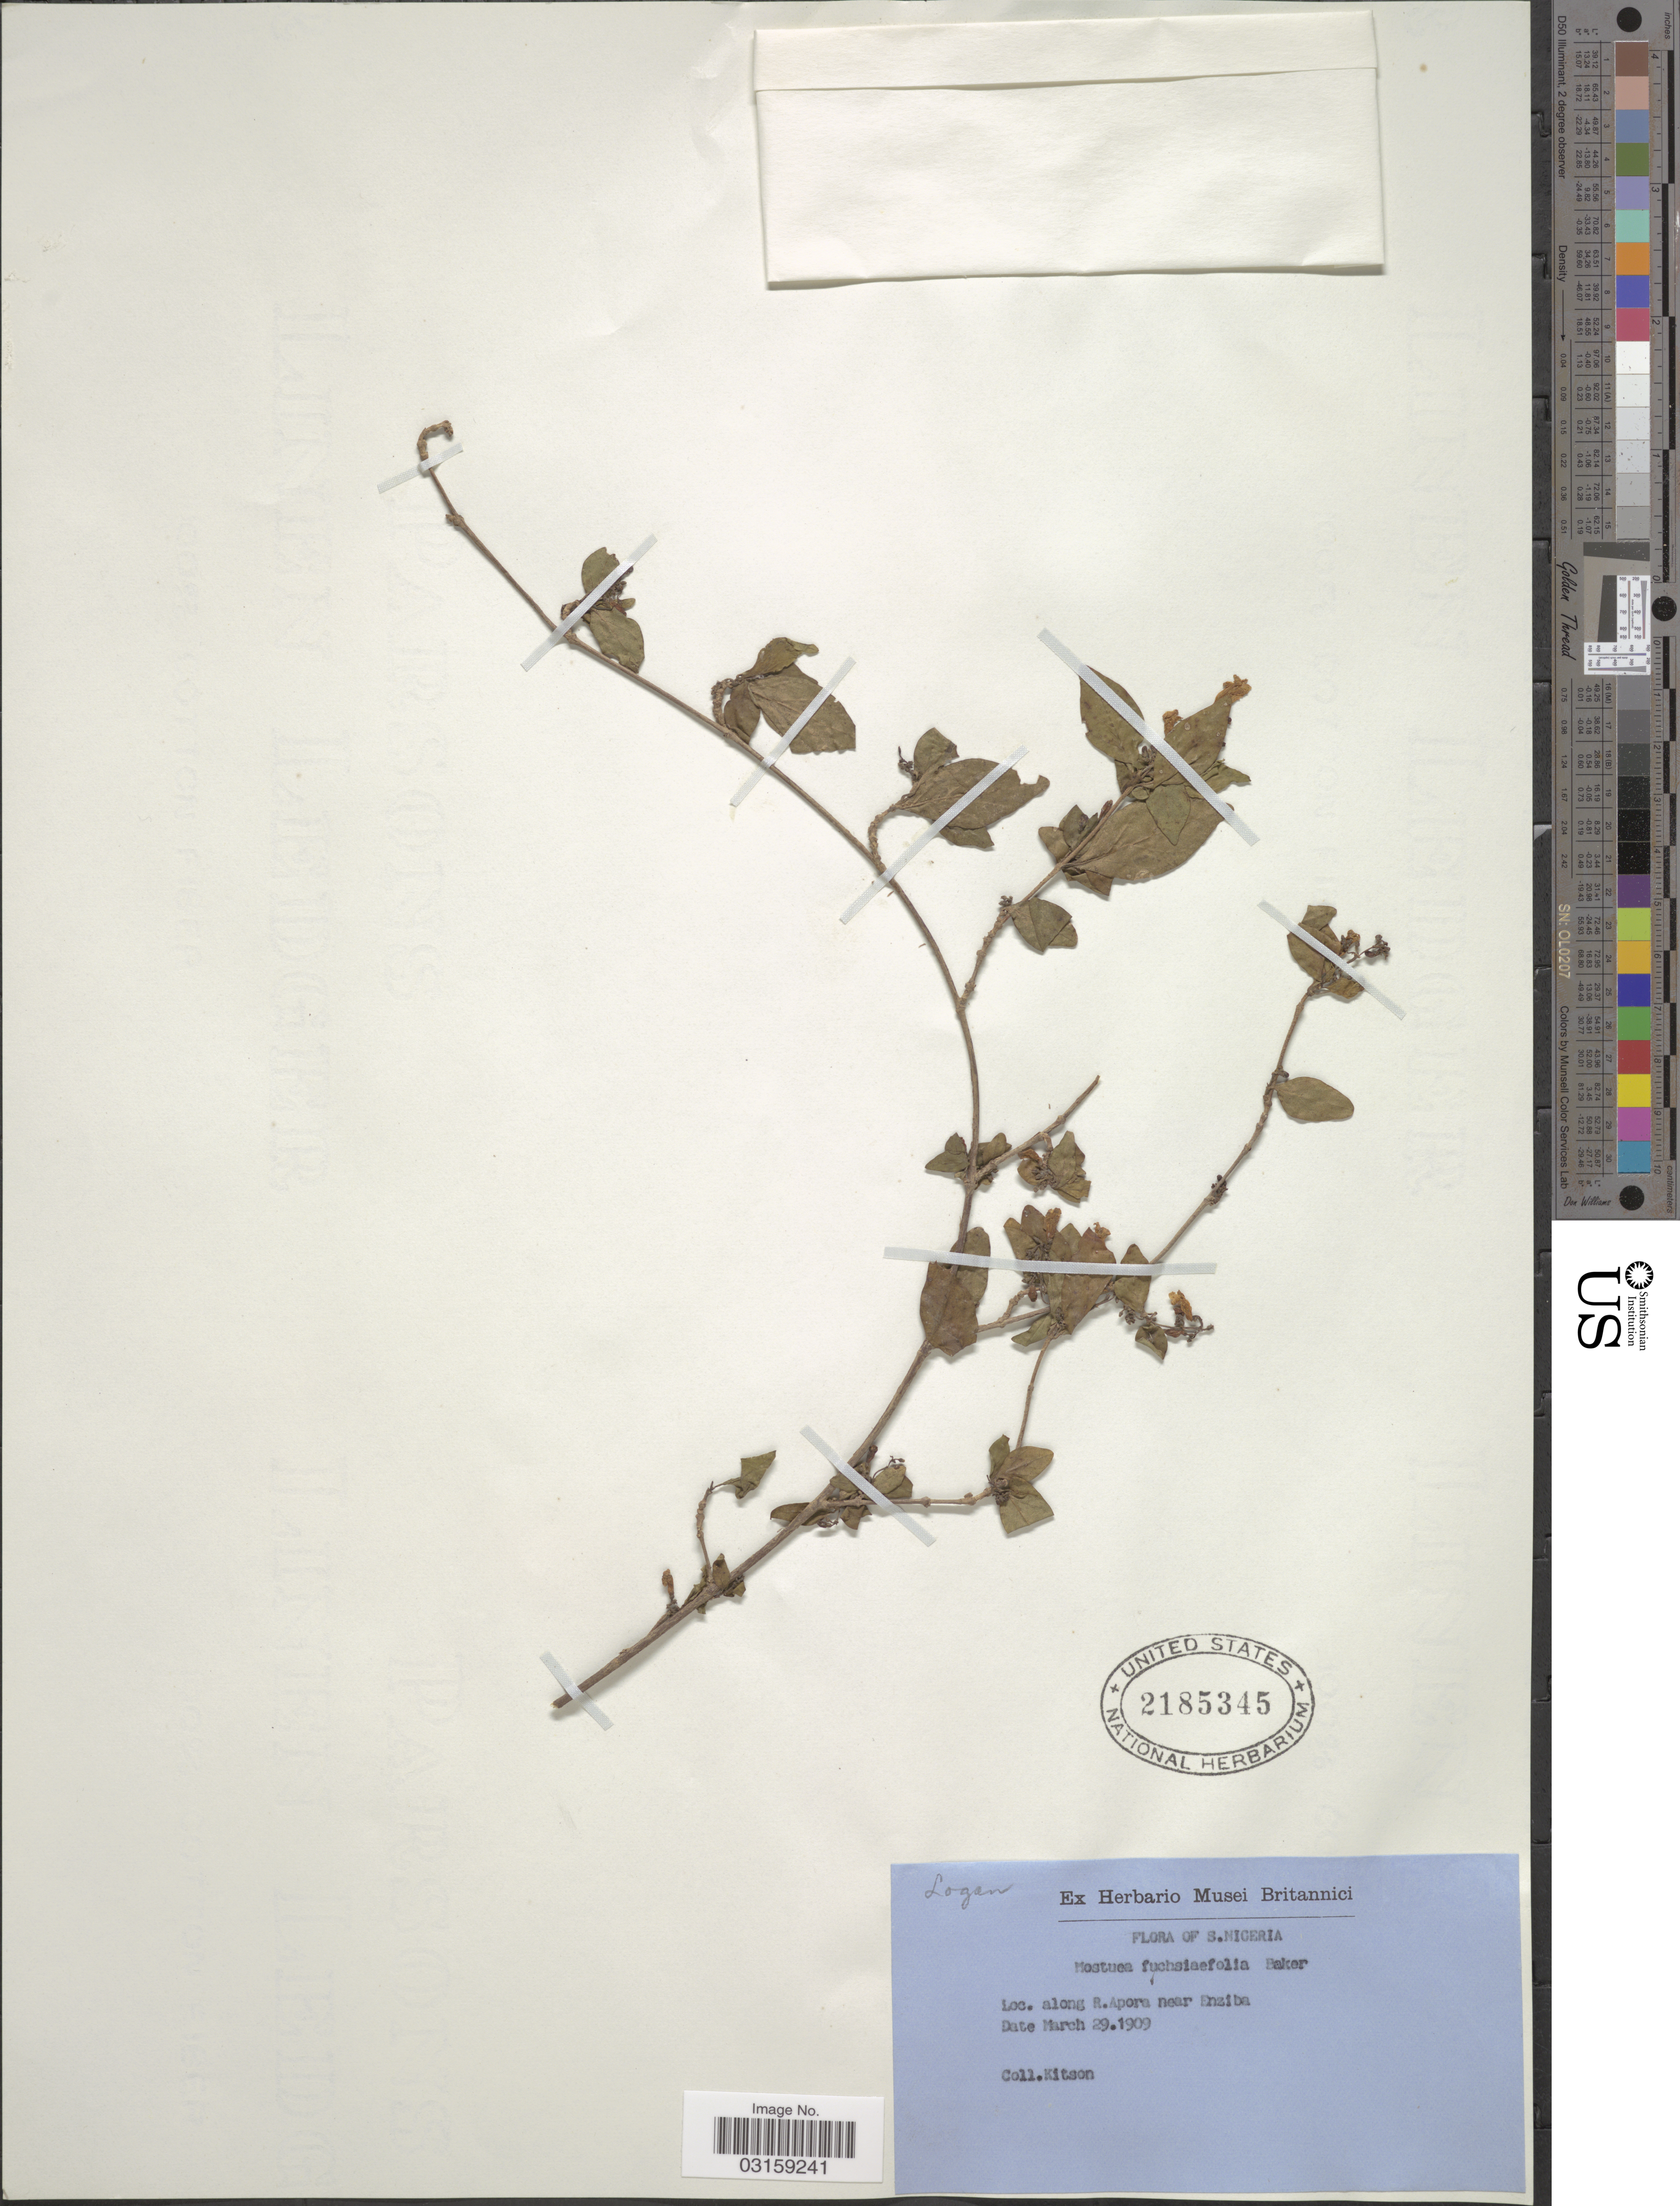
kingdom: Plantae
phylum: Tracheophyta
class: Magnoliopsida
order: Gentianales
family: Gelsemiaceae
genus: Mostuea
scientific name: Mostuea fuchsiifolia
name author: Baker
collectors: Kitson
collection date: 1909-03-29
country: Nigeria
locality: S. Nigeria. Along R. Apora near Enziba.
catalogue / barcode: US 2185345